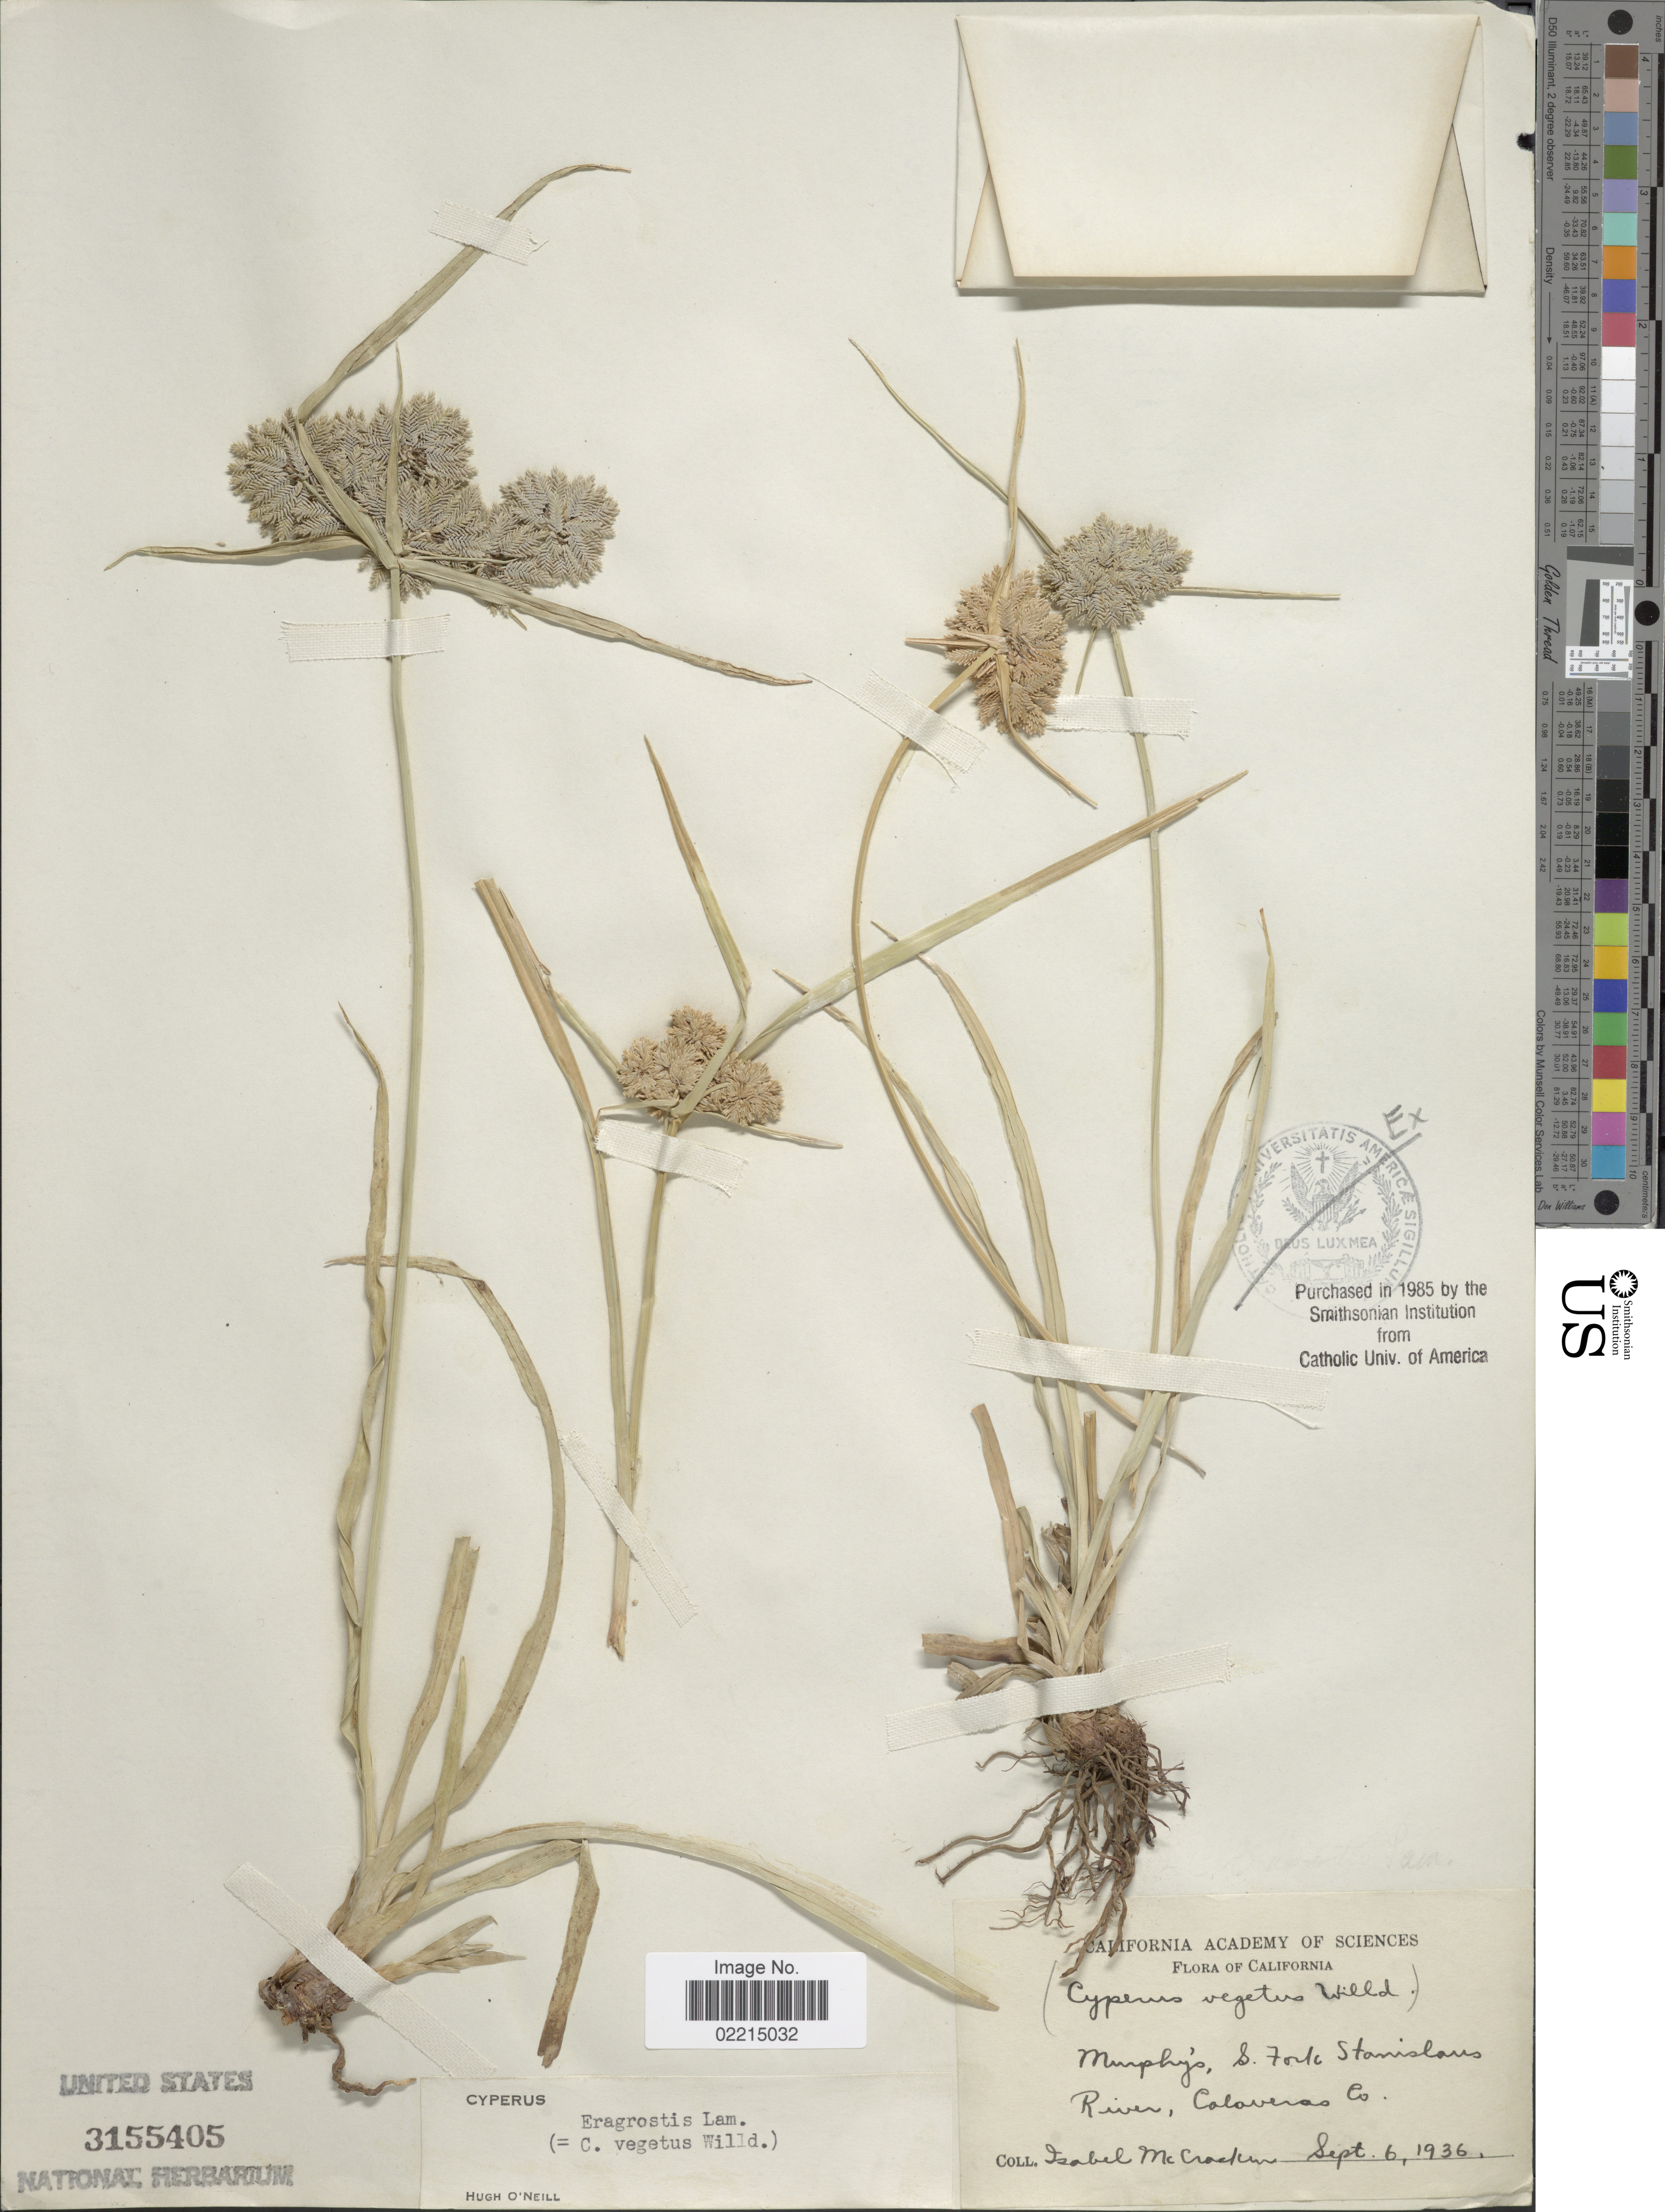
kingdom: Plantae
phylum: Tracheophyta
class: Liliopsida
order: Poales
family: Cyperaceae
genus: Cyperus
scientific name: Cyperus eragrostis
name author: Lam.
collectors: I. McCracker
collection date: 1936-09-06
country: United States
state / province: California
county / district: Calaveras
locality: Murphy's, S. Fork Stanislaus River, Calaveras Co.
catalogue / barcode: US 3155405